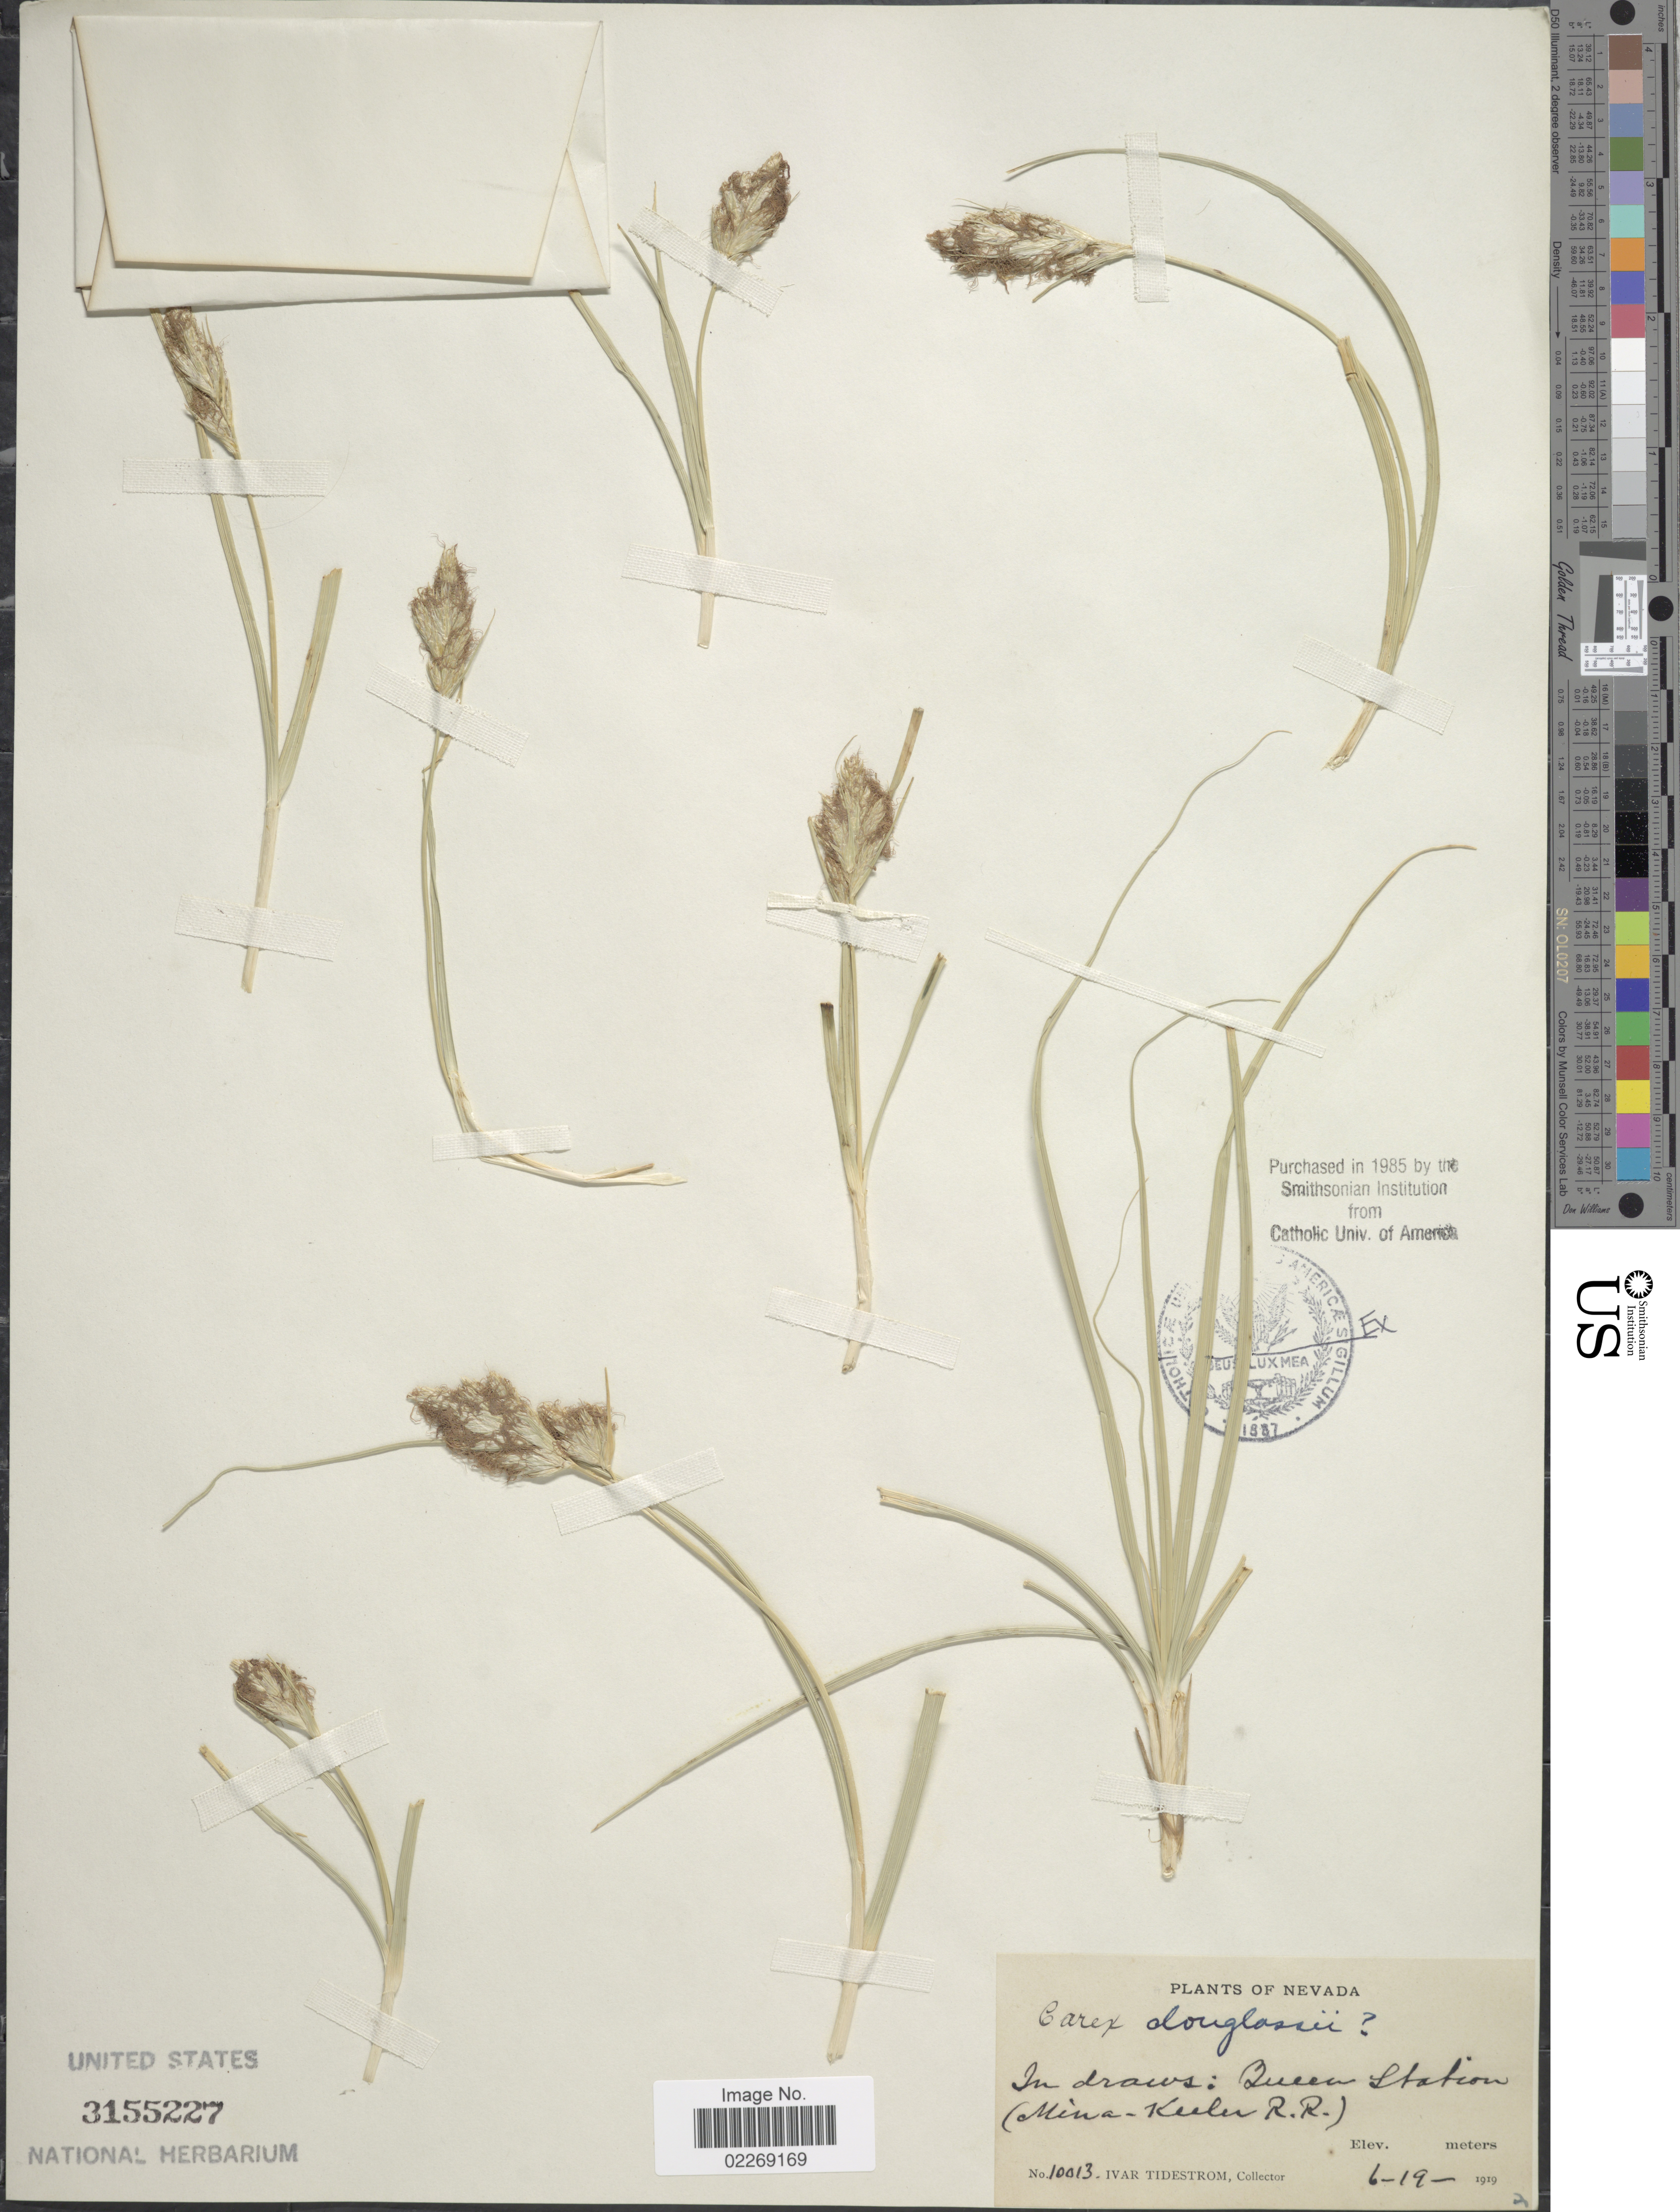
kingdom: Plantae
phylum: Tracheophyta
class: Liliopsida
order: Poales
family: Cyperaceae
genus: Carex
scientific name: Carex douglasii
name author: Boott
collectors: I. F. Tidestrom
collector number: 10013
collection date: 1919-06-19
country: United States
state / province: Nevada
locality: Queen Station (Mina-Keeler R.R.)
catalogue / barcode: US 3155227